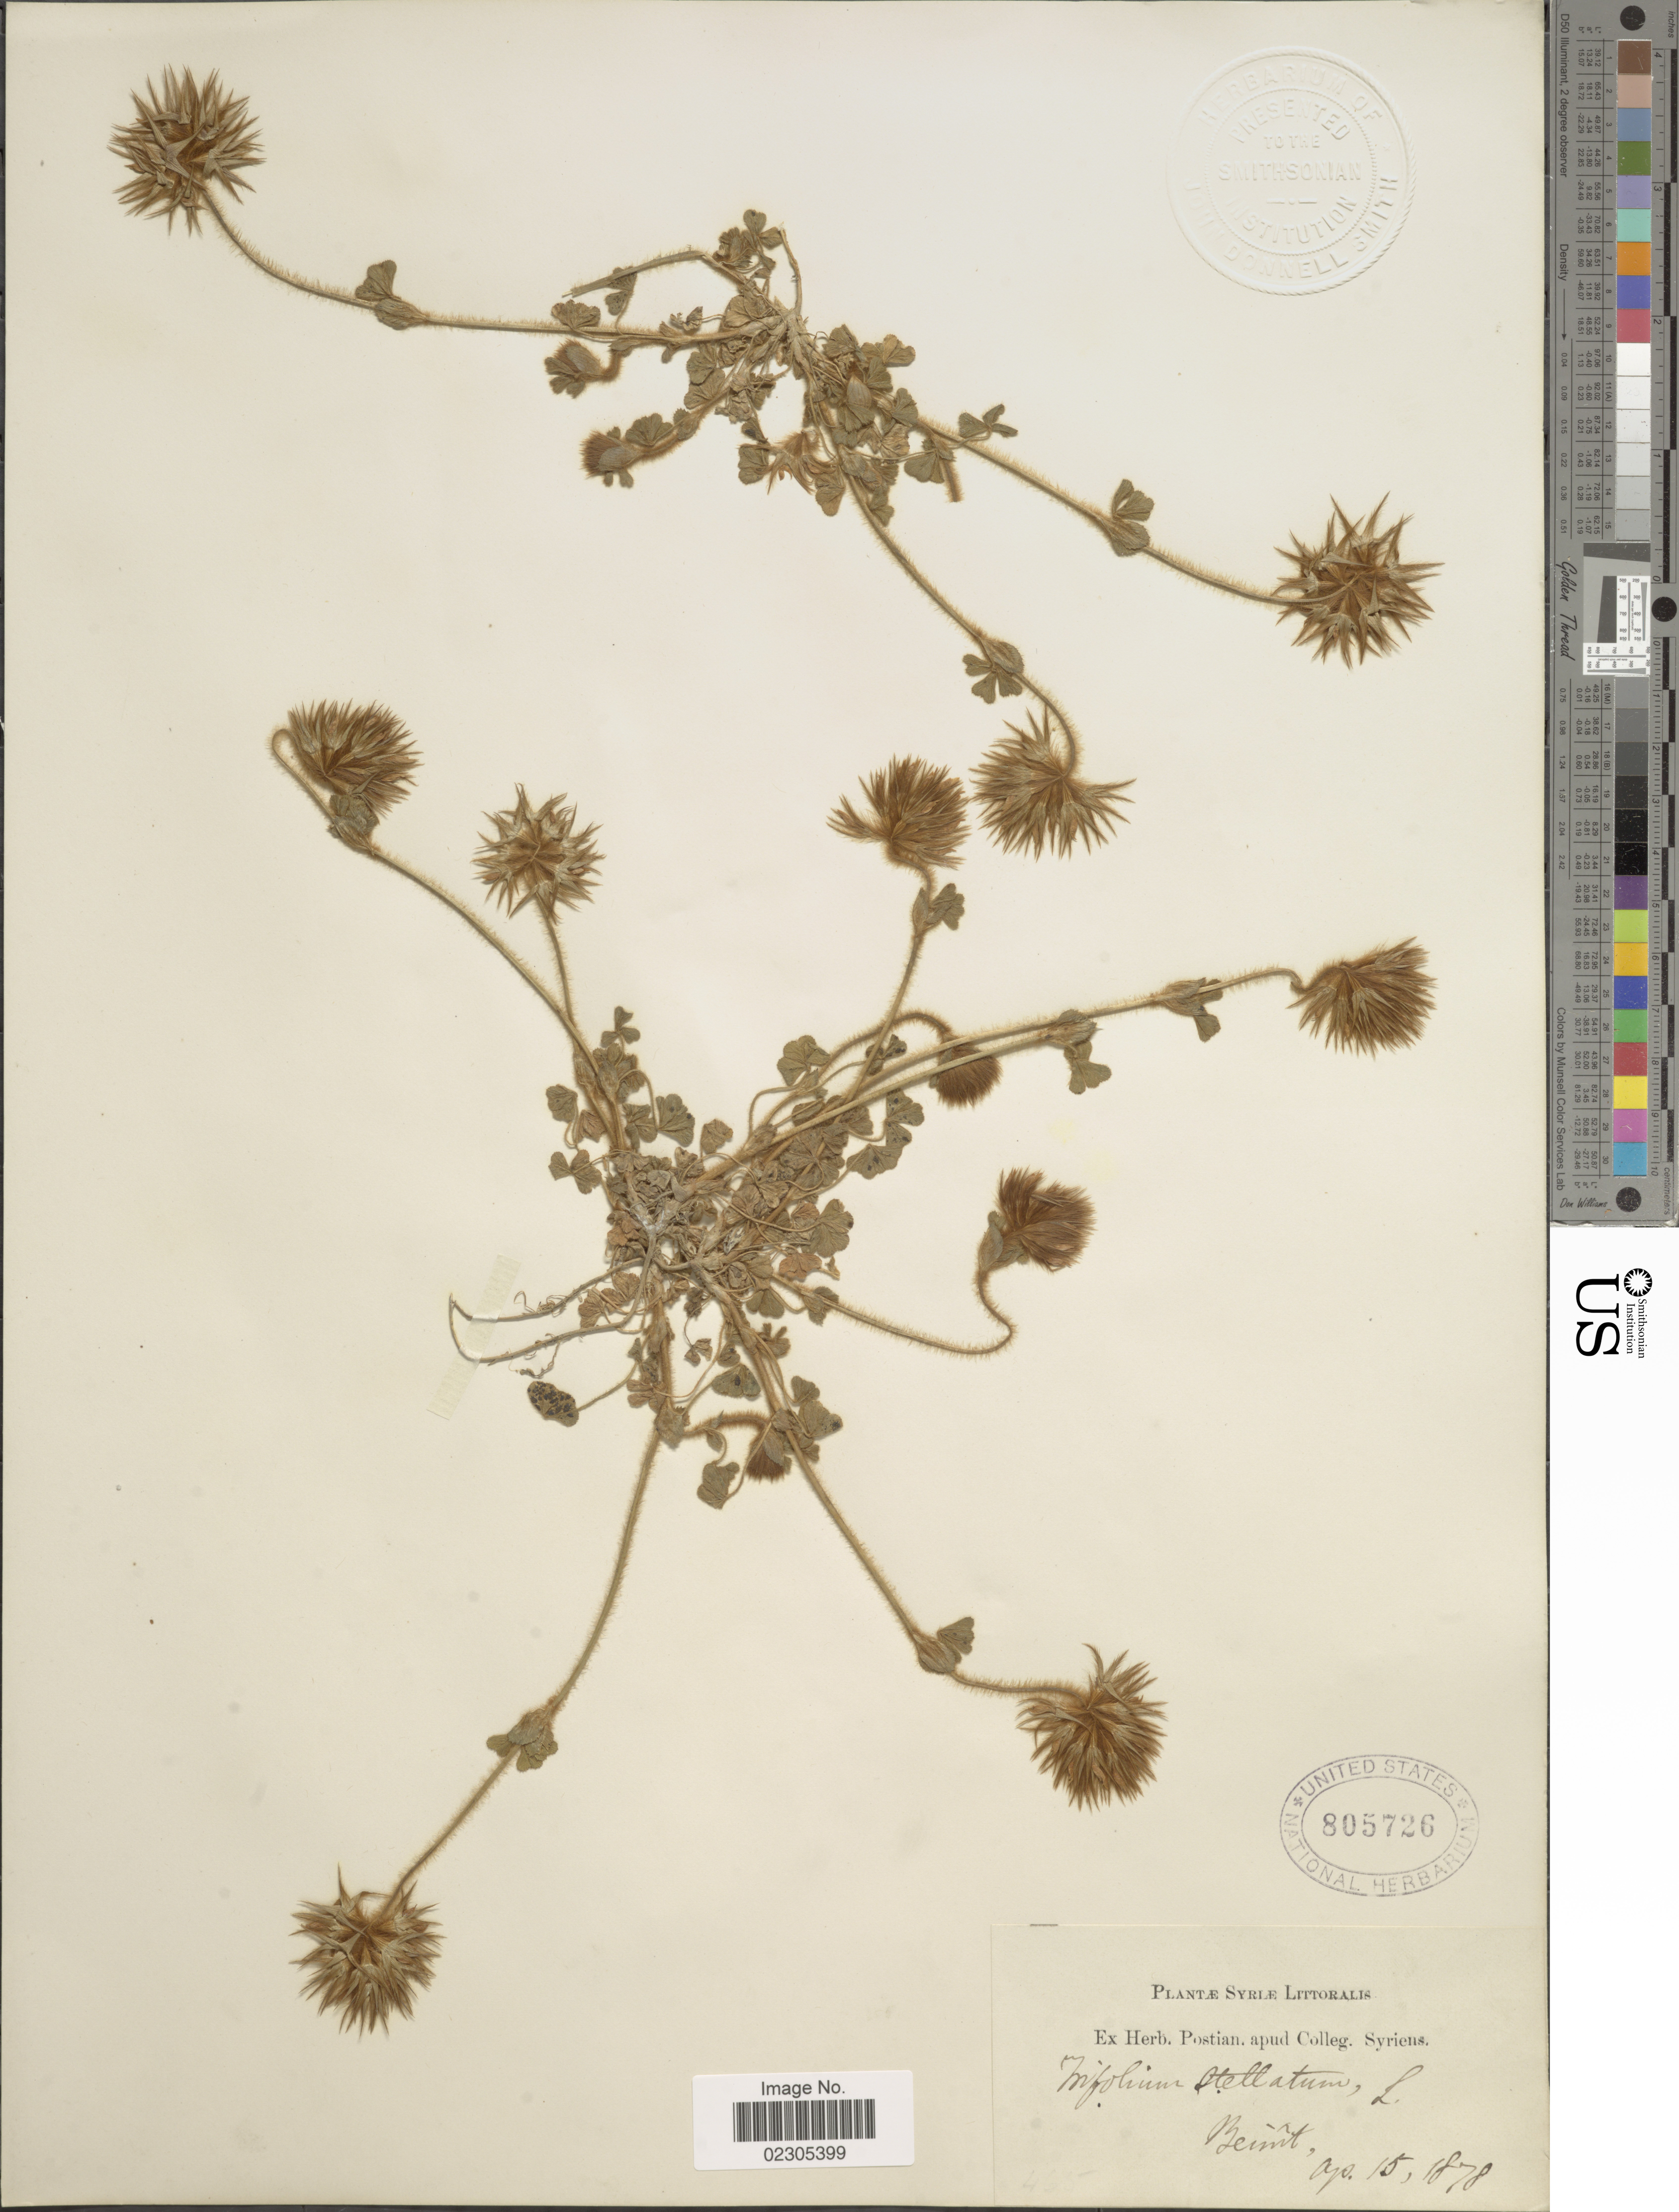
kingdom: Plantae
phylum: Tracheophyta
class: Magnoliopsida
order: Fabales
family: Fabaceae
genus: Trifolium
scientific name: Trifolium stellatum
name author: L.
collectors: ex herb. Postian. apud Colleg. Syriens. Protest. USE "Fannie P. A. Shepard" (10308853) AS PRIMARY COLLECTOR INSTEAD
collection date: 1878-04-15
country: Syria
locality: Benit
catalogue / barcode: US 805726